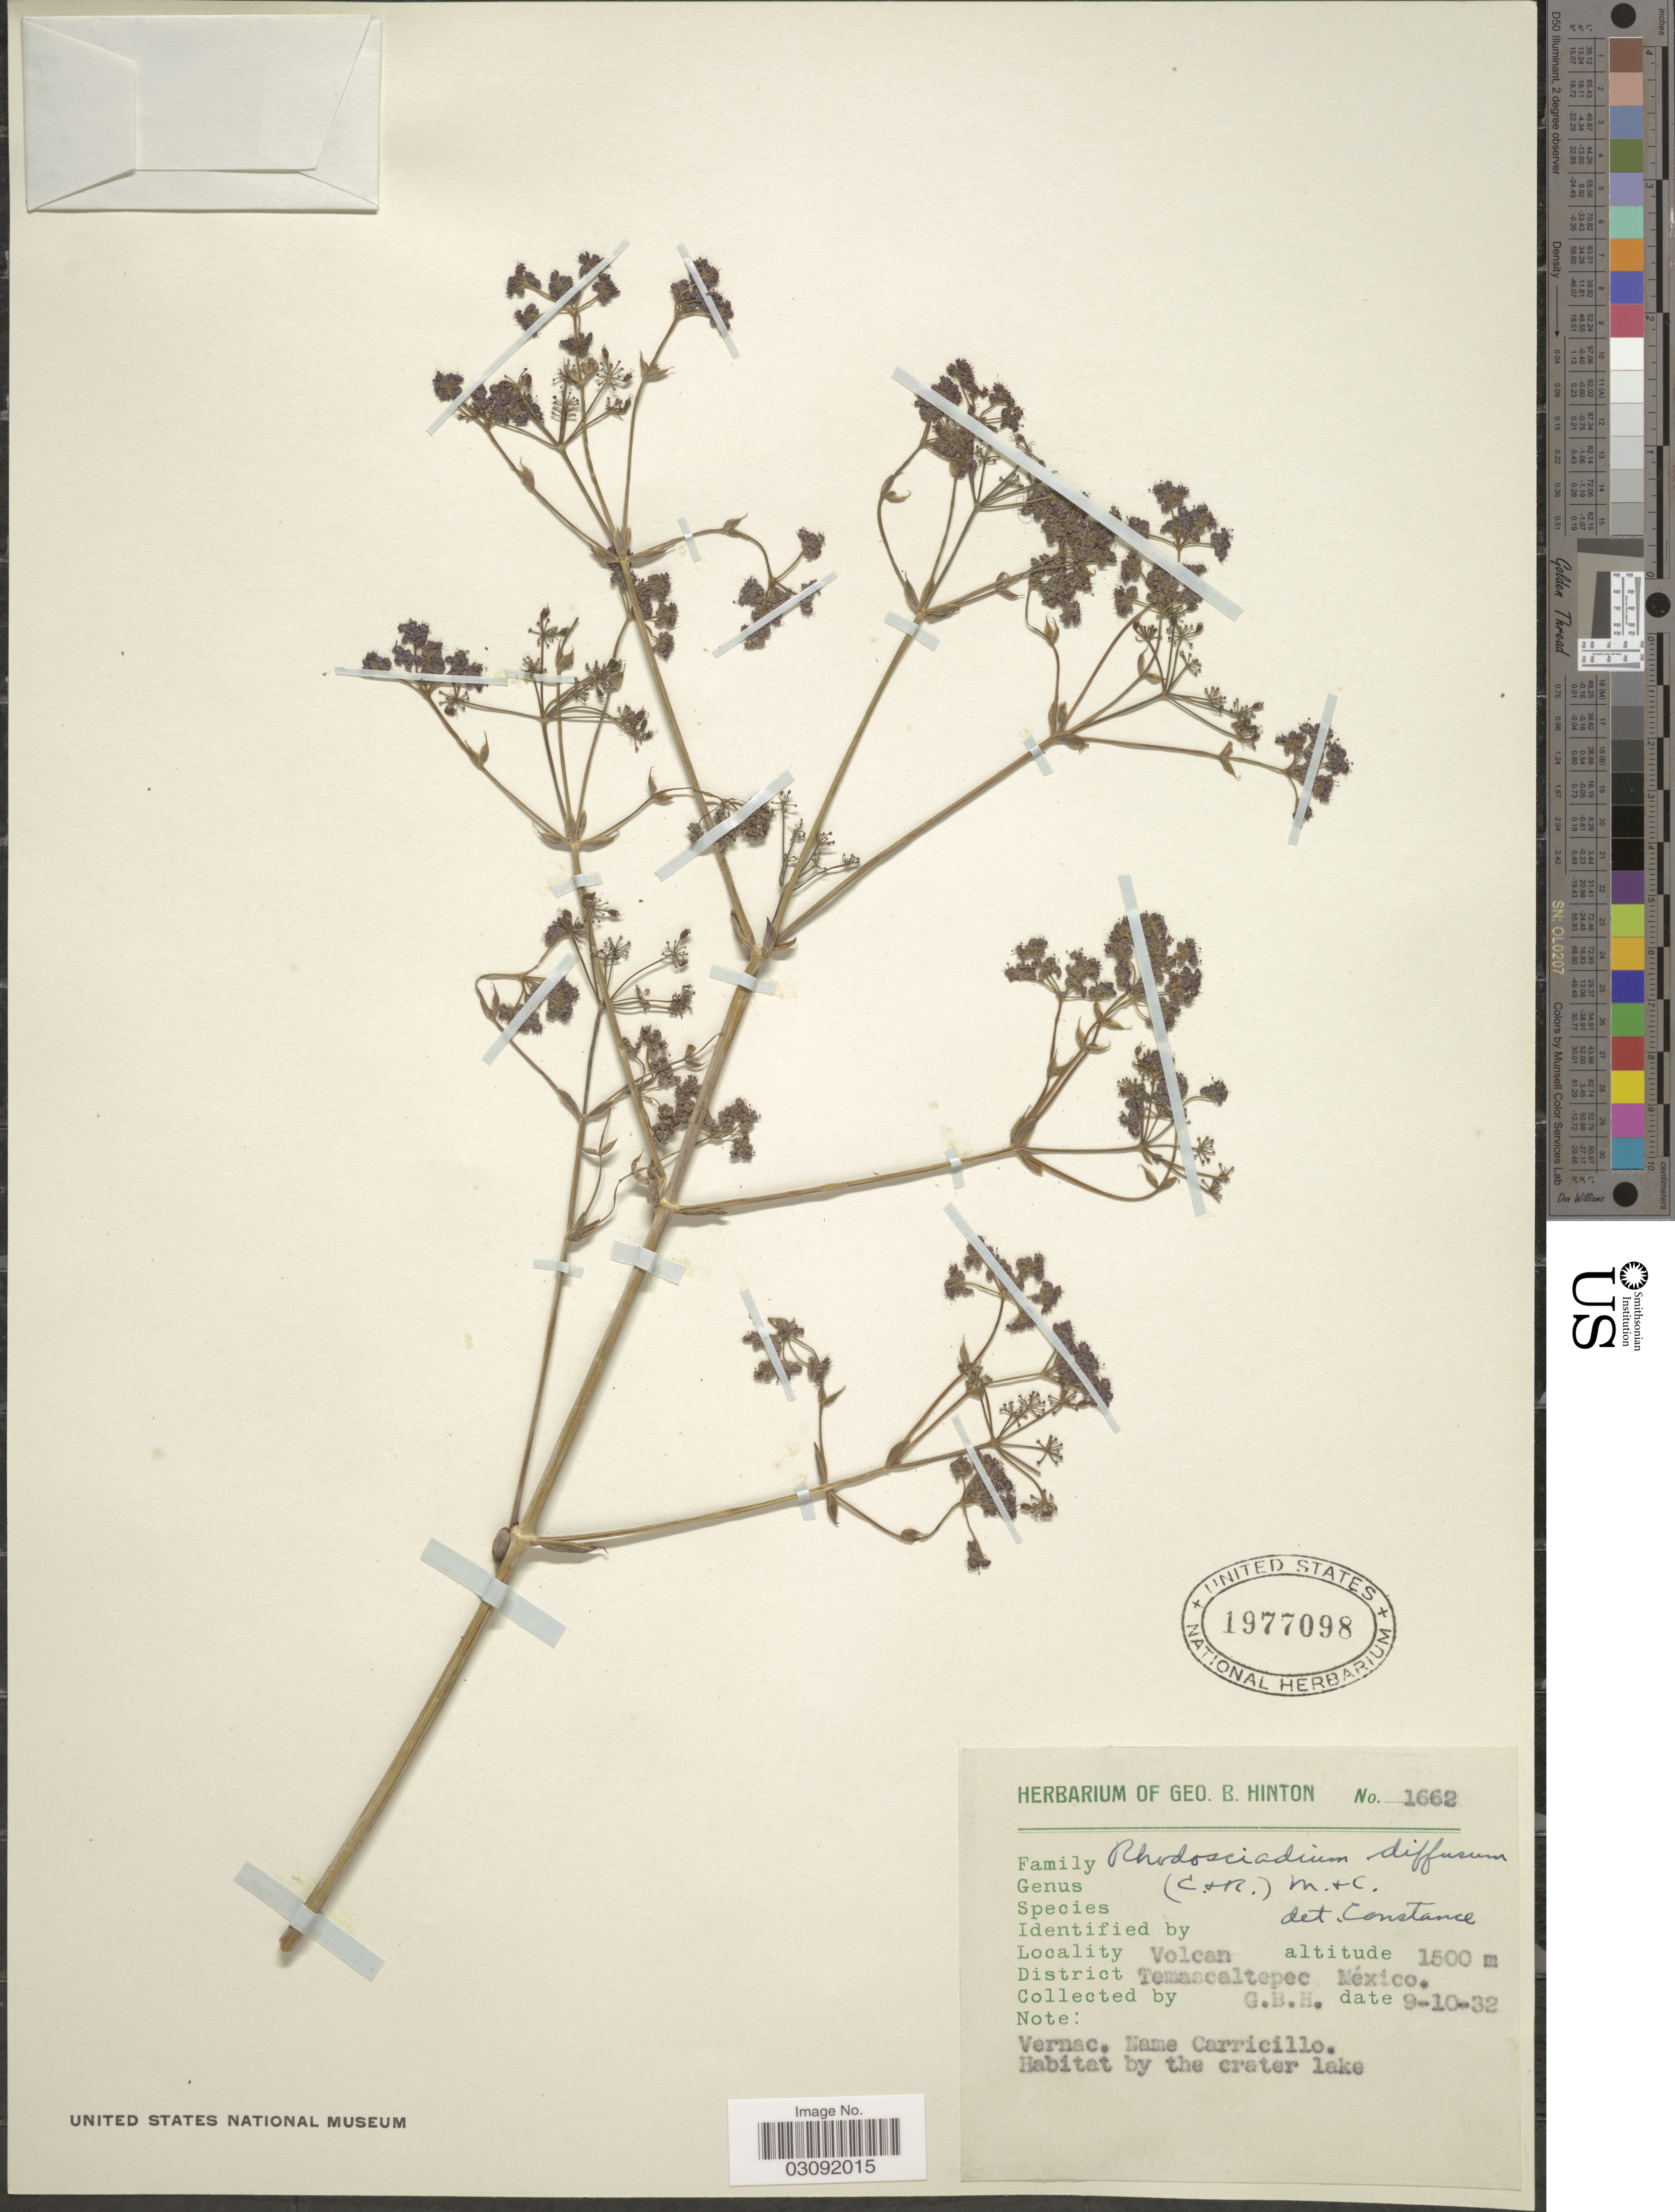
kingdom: Plantae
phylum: Tracheophyta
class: Magnoliopsida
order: Apiales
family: Apiaceae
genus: Rhodosciadium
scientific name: Rhodosciadium diffusum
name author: (J.M. Coult. & Rose) Mathias & Constance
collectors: G. B. Hinton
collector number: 1662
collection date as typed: Transcribed d/m/y: 9/10/32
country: Mexico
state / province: México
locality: Volcan. District Temascaltepec.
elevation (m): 1500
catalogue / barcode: US 1977098